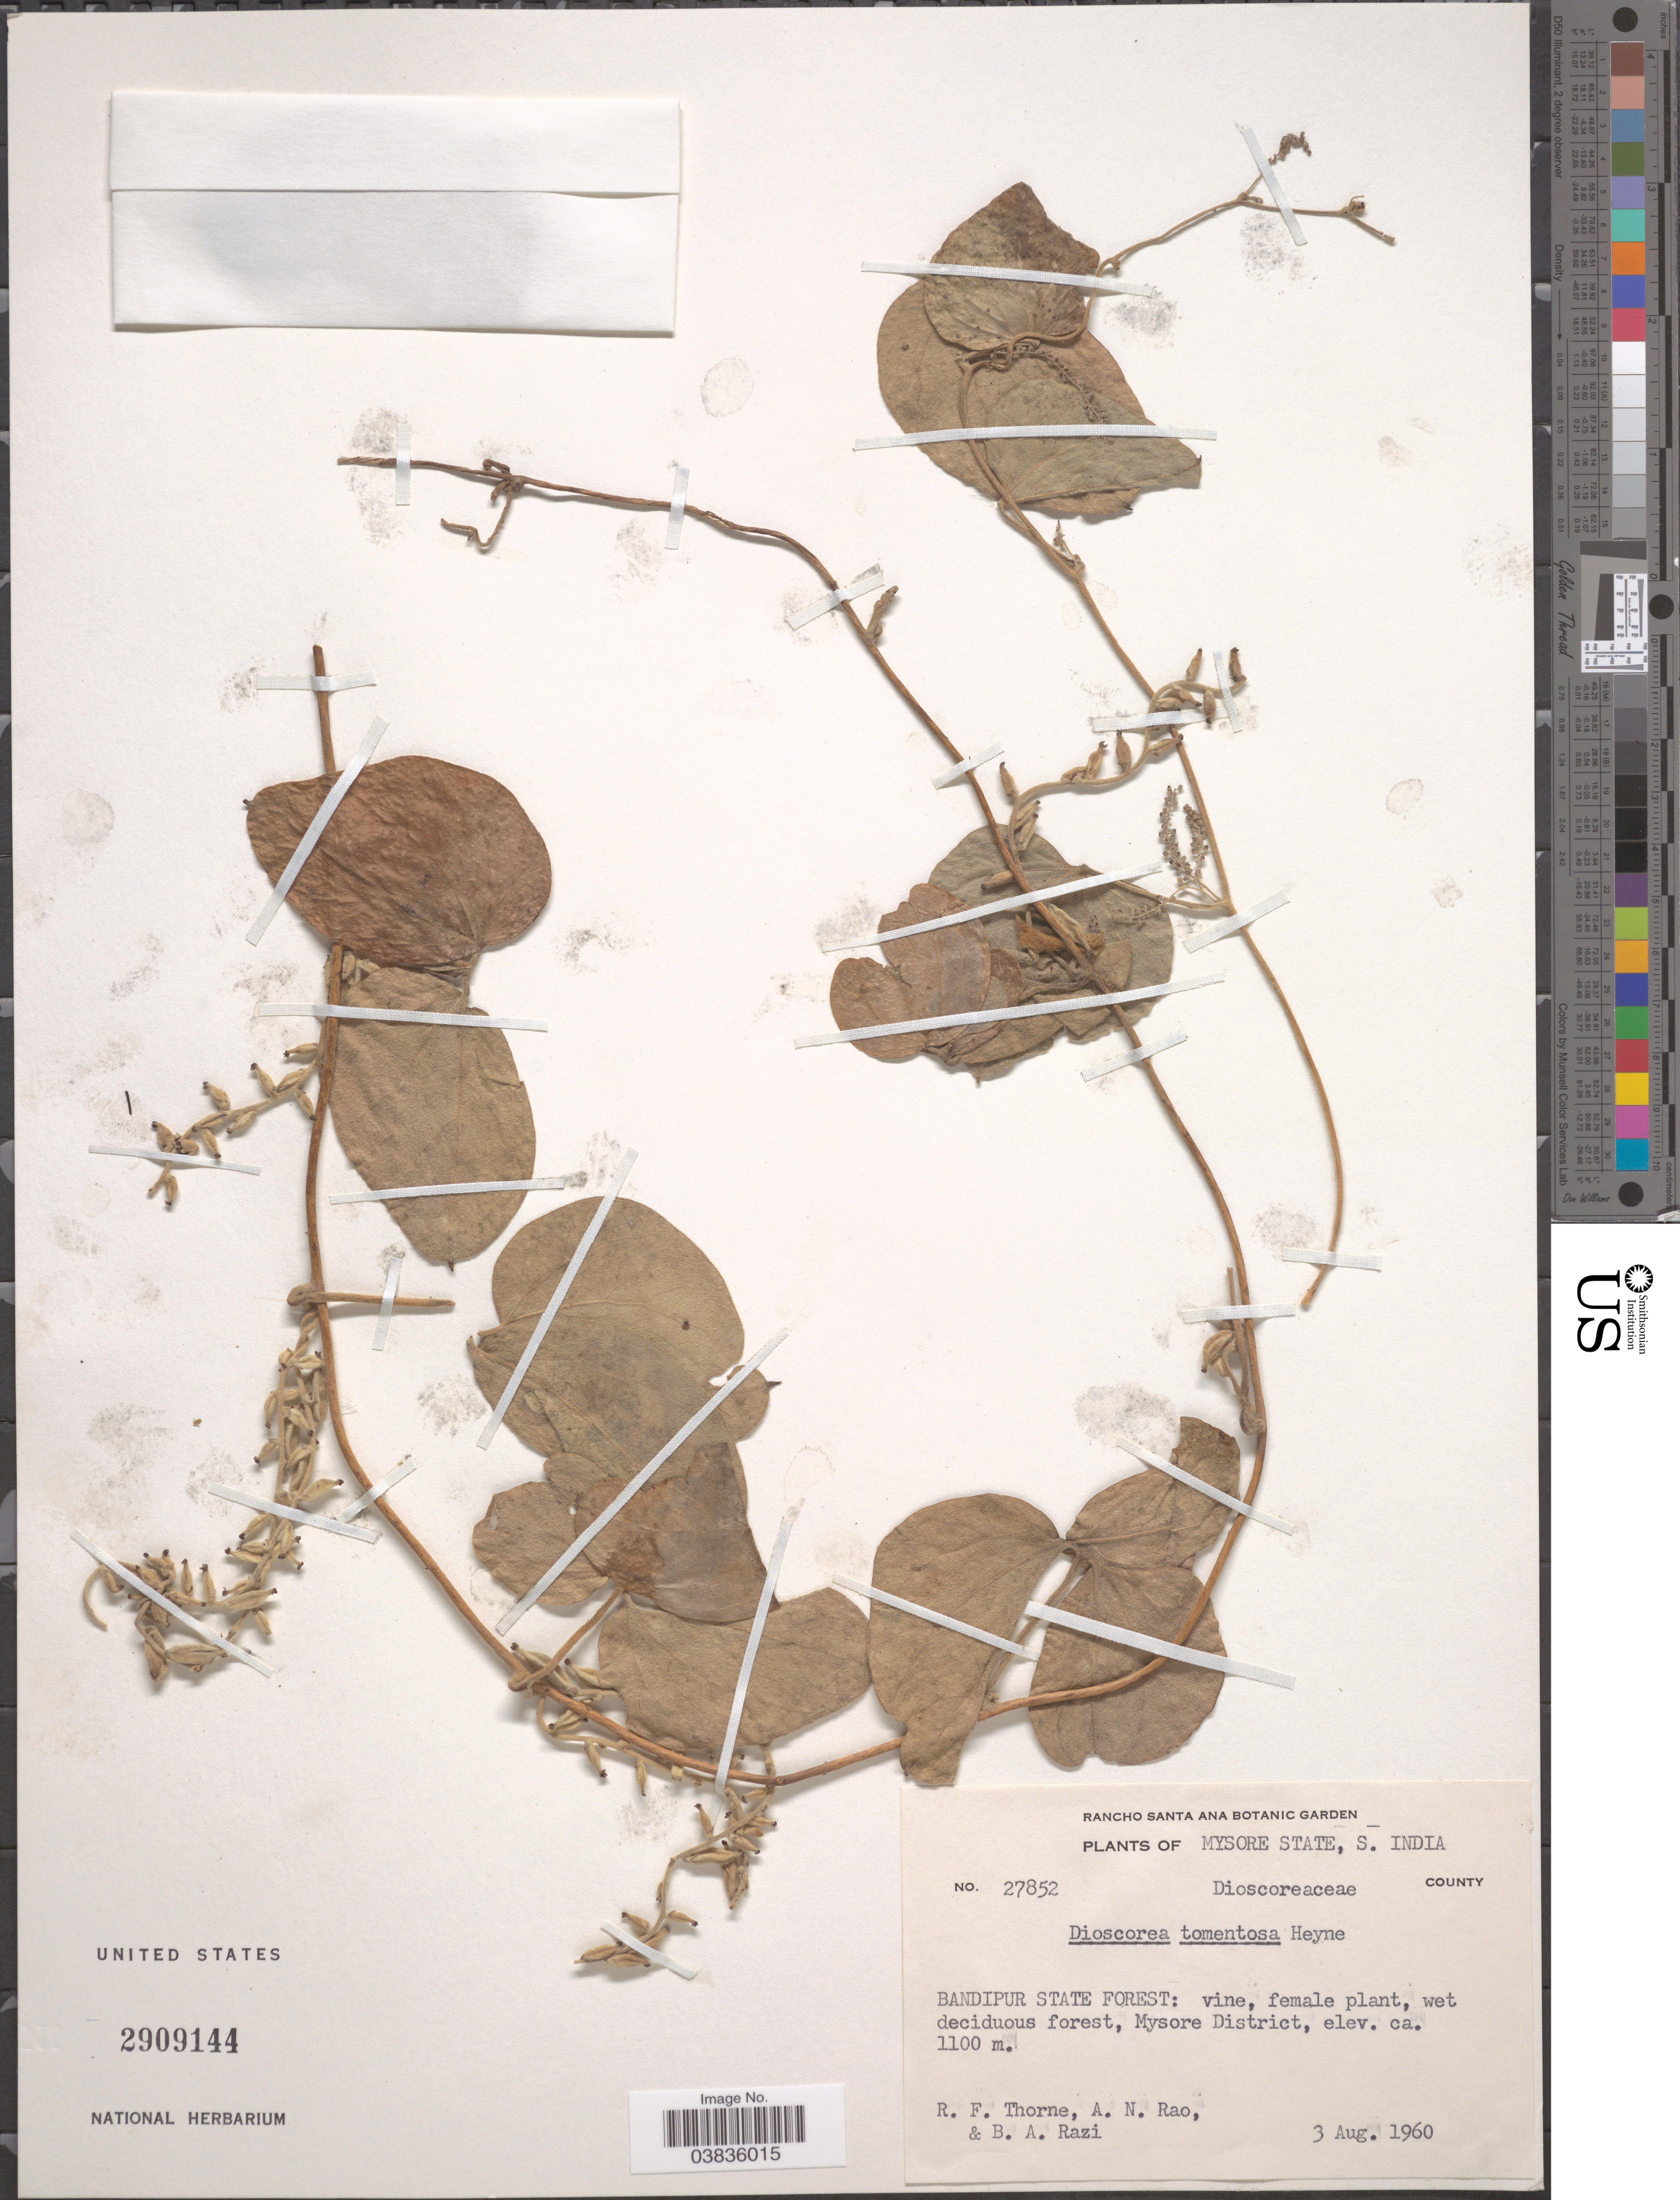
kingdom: Plantae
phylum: Tracheophyta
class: Liliopsida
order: Dioscoreales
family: Dioscoreaceae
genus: Dioscorea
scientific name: Dioscorea tomentosa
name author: J. Koenig ex Spreng.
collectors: R. Thorne, A. Rao & B. Razi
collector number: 27852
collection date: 1960-08-03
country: India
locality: Mysore State, S. India. Bandipur State Forest: Mysore District.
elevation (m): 1100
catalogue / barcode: US 2909144